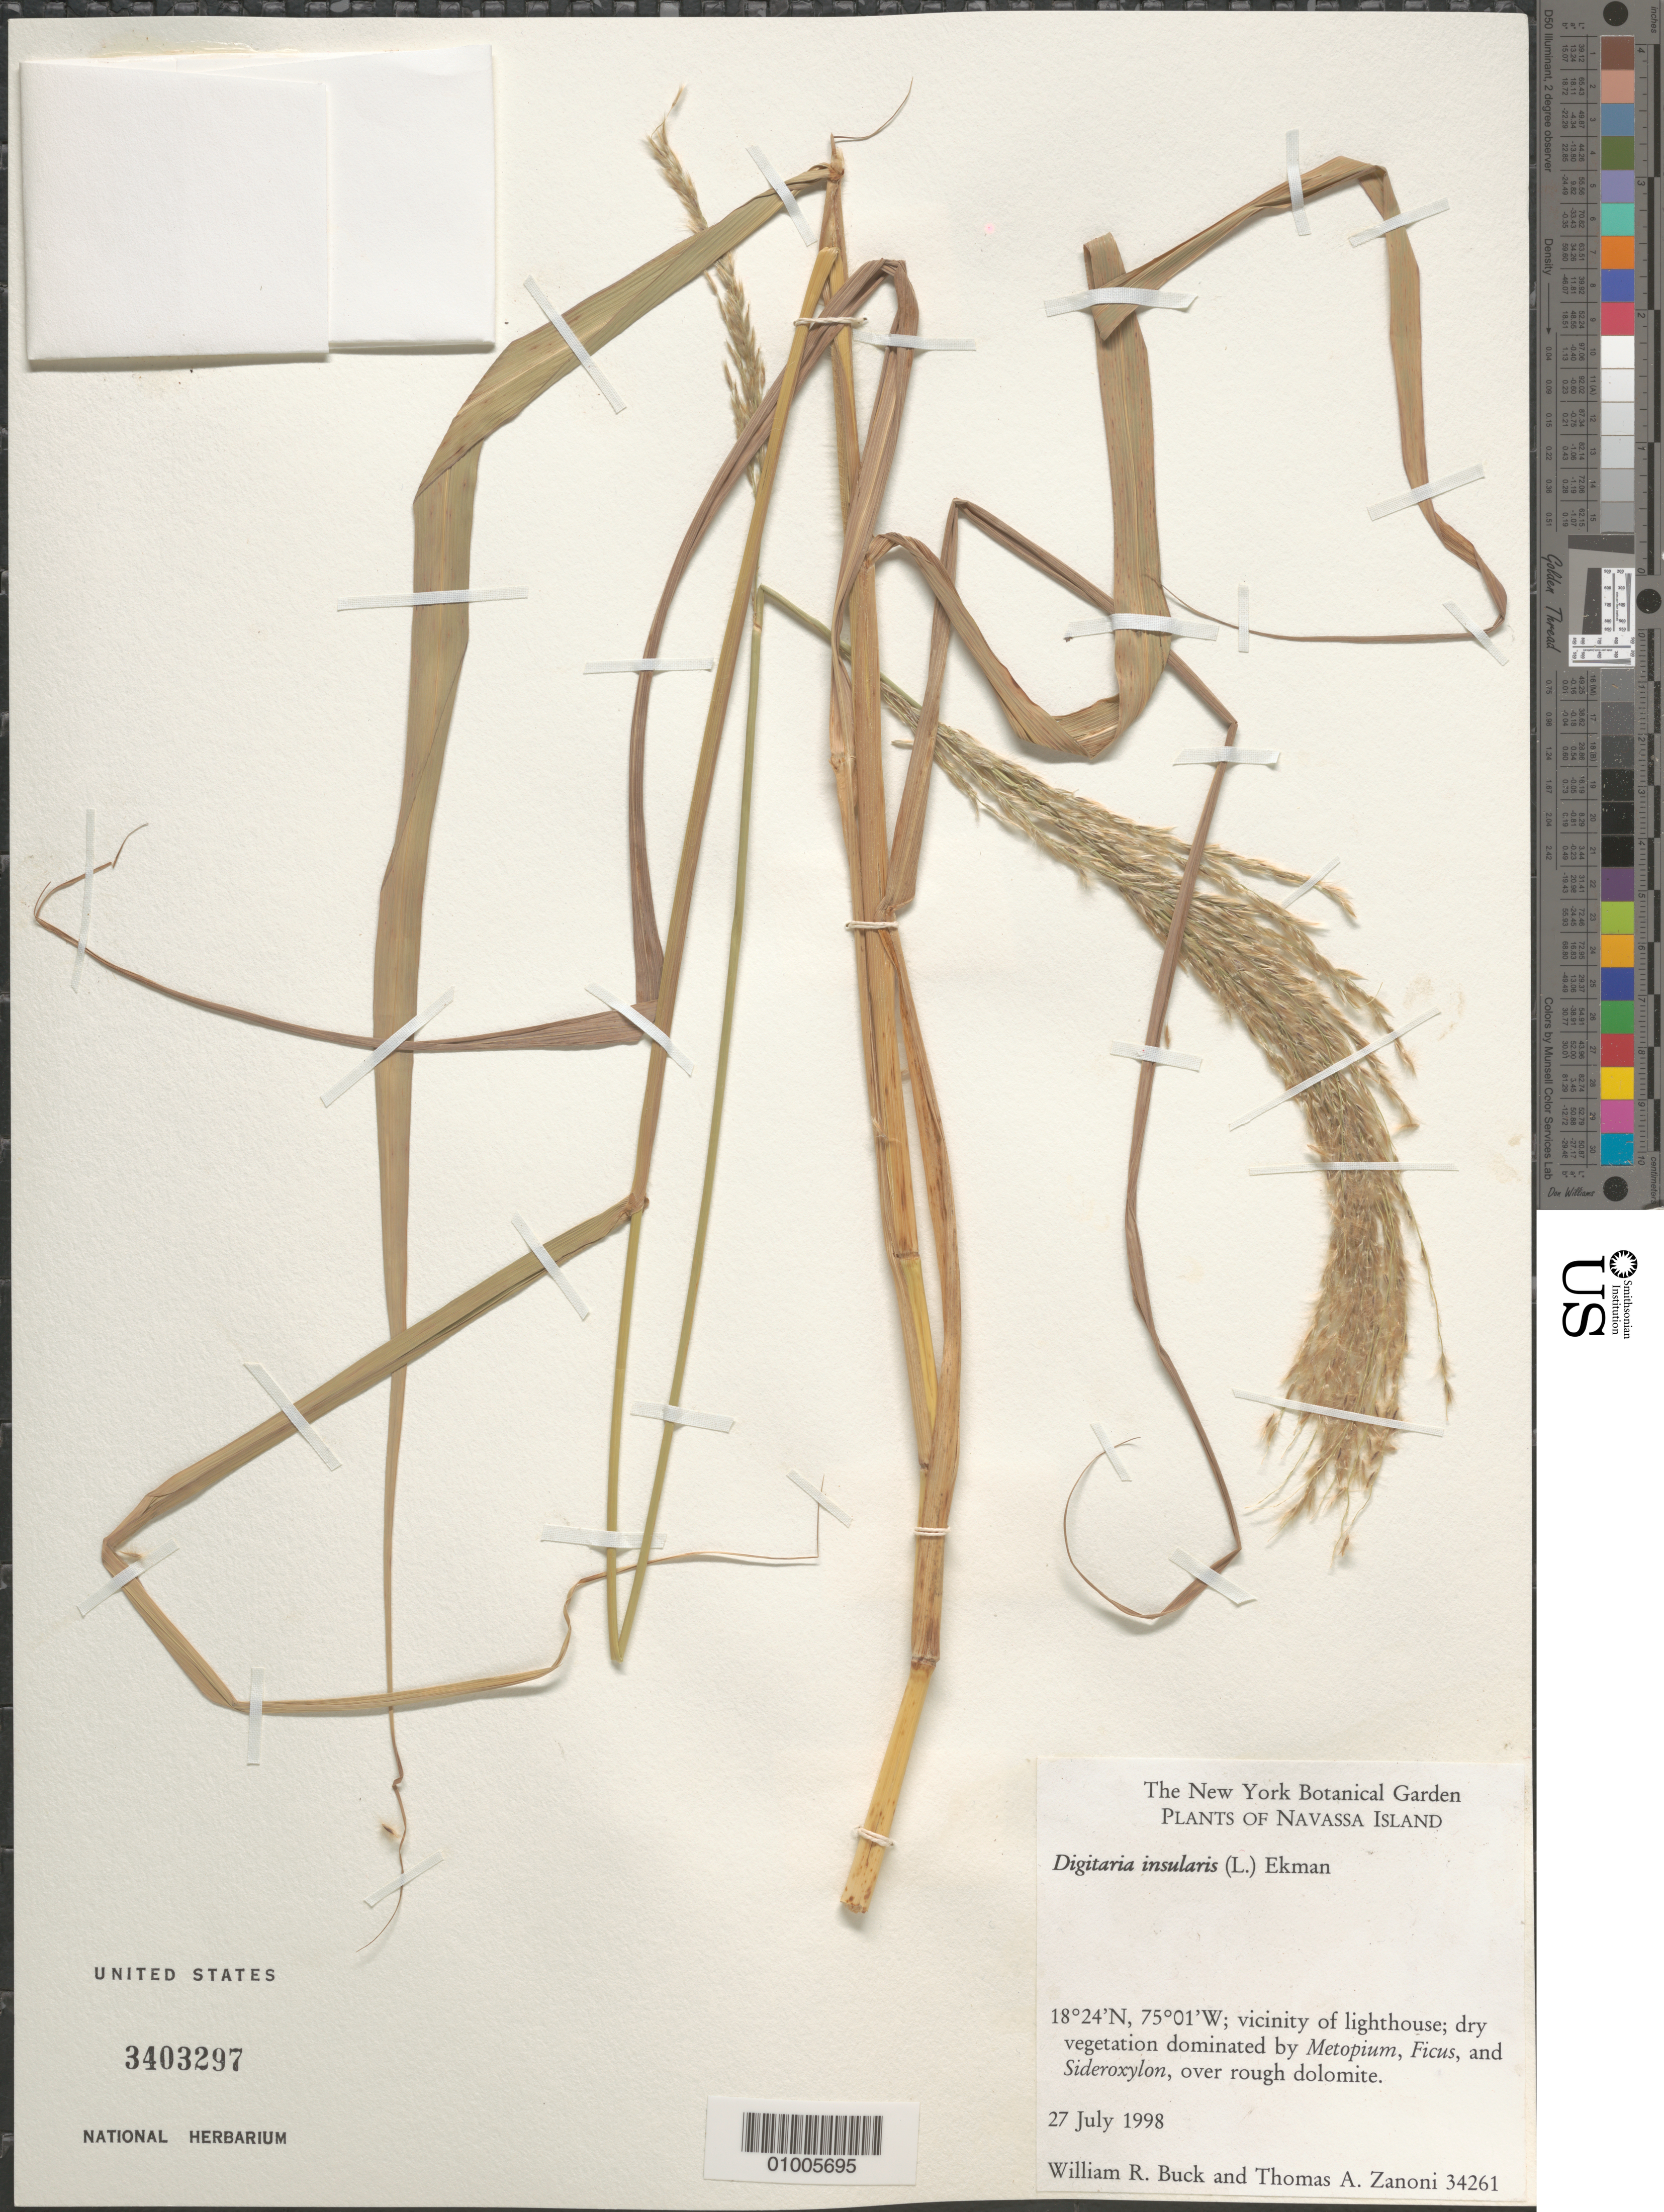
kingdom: Plantae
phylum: Tracheophyta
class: Liliopsida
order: Poales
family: Poaceae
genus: Digitaria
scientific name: Digitaria insularis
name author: (L.) Mez ex Ekman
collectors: W. R. Buck & T. A. Zanoni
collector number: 34261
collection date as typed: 27 Jul 1998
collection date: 1998-07-27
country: Navassa Island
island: Navassa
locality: vicinity of light house.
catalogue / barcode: US 3403297